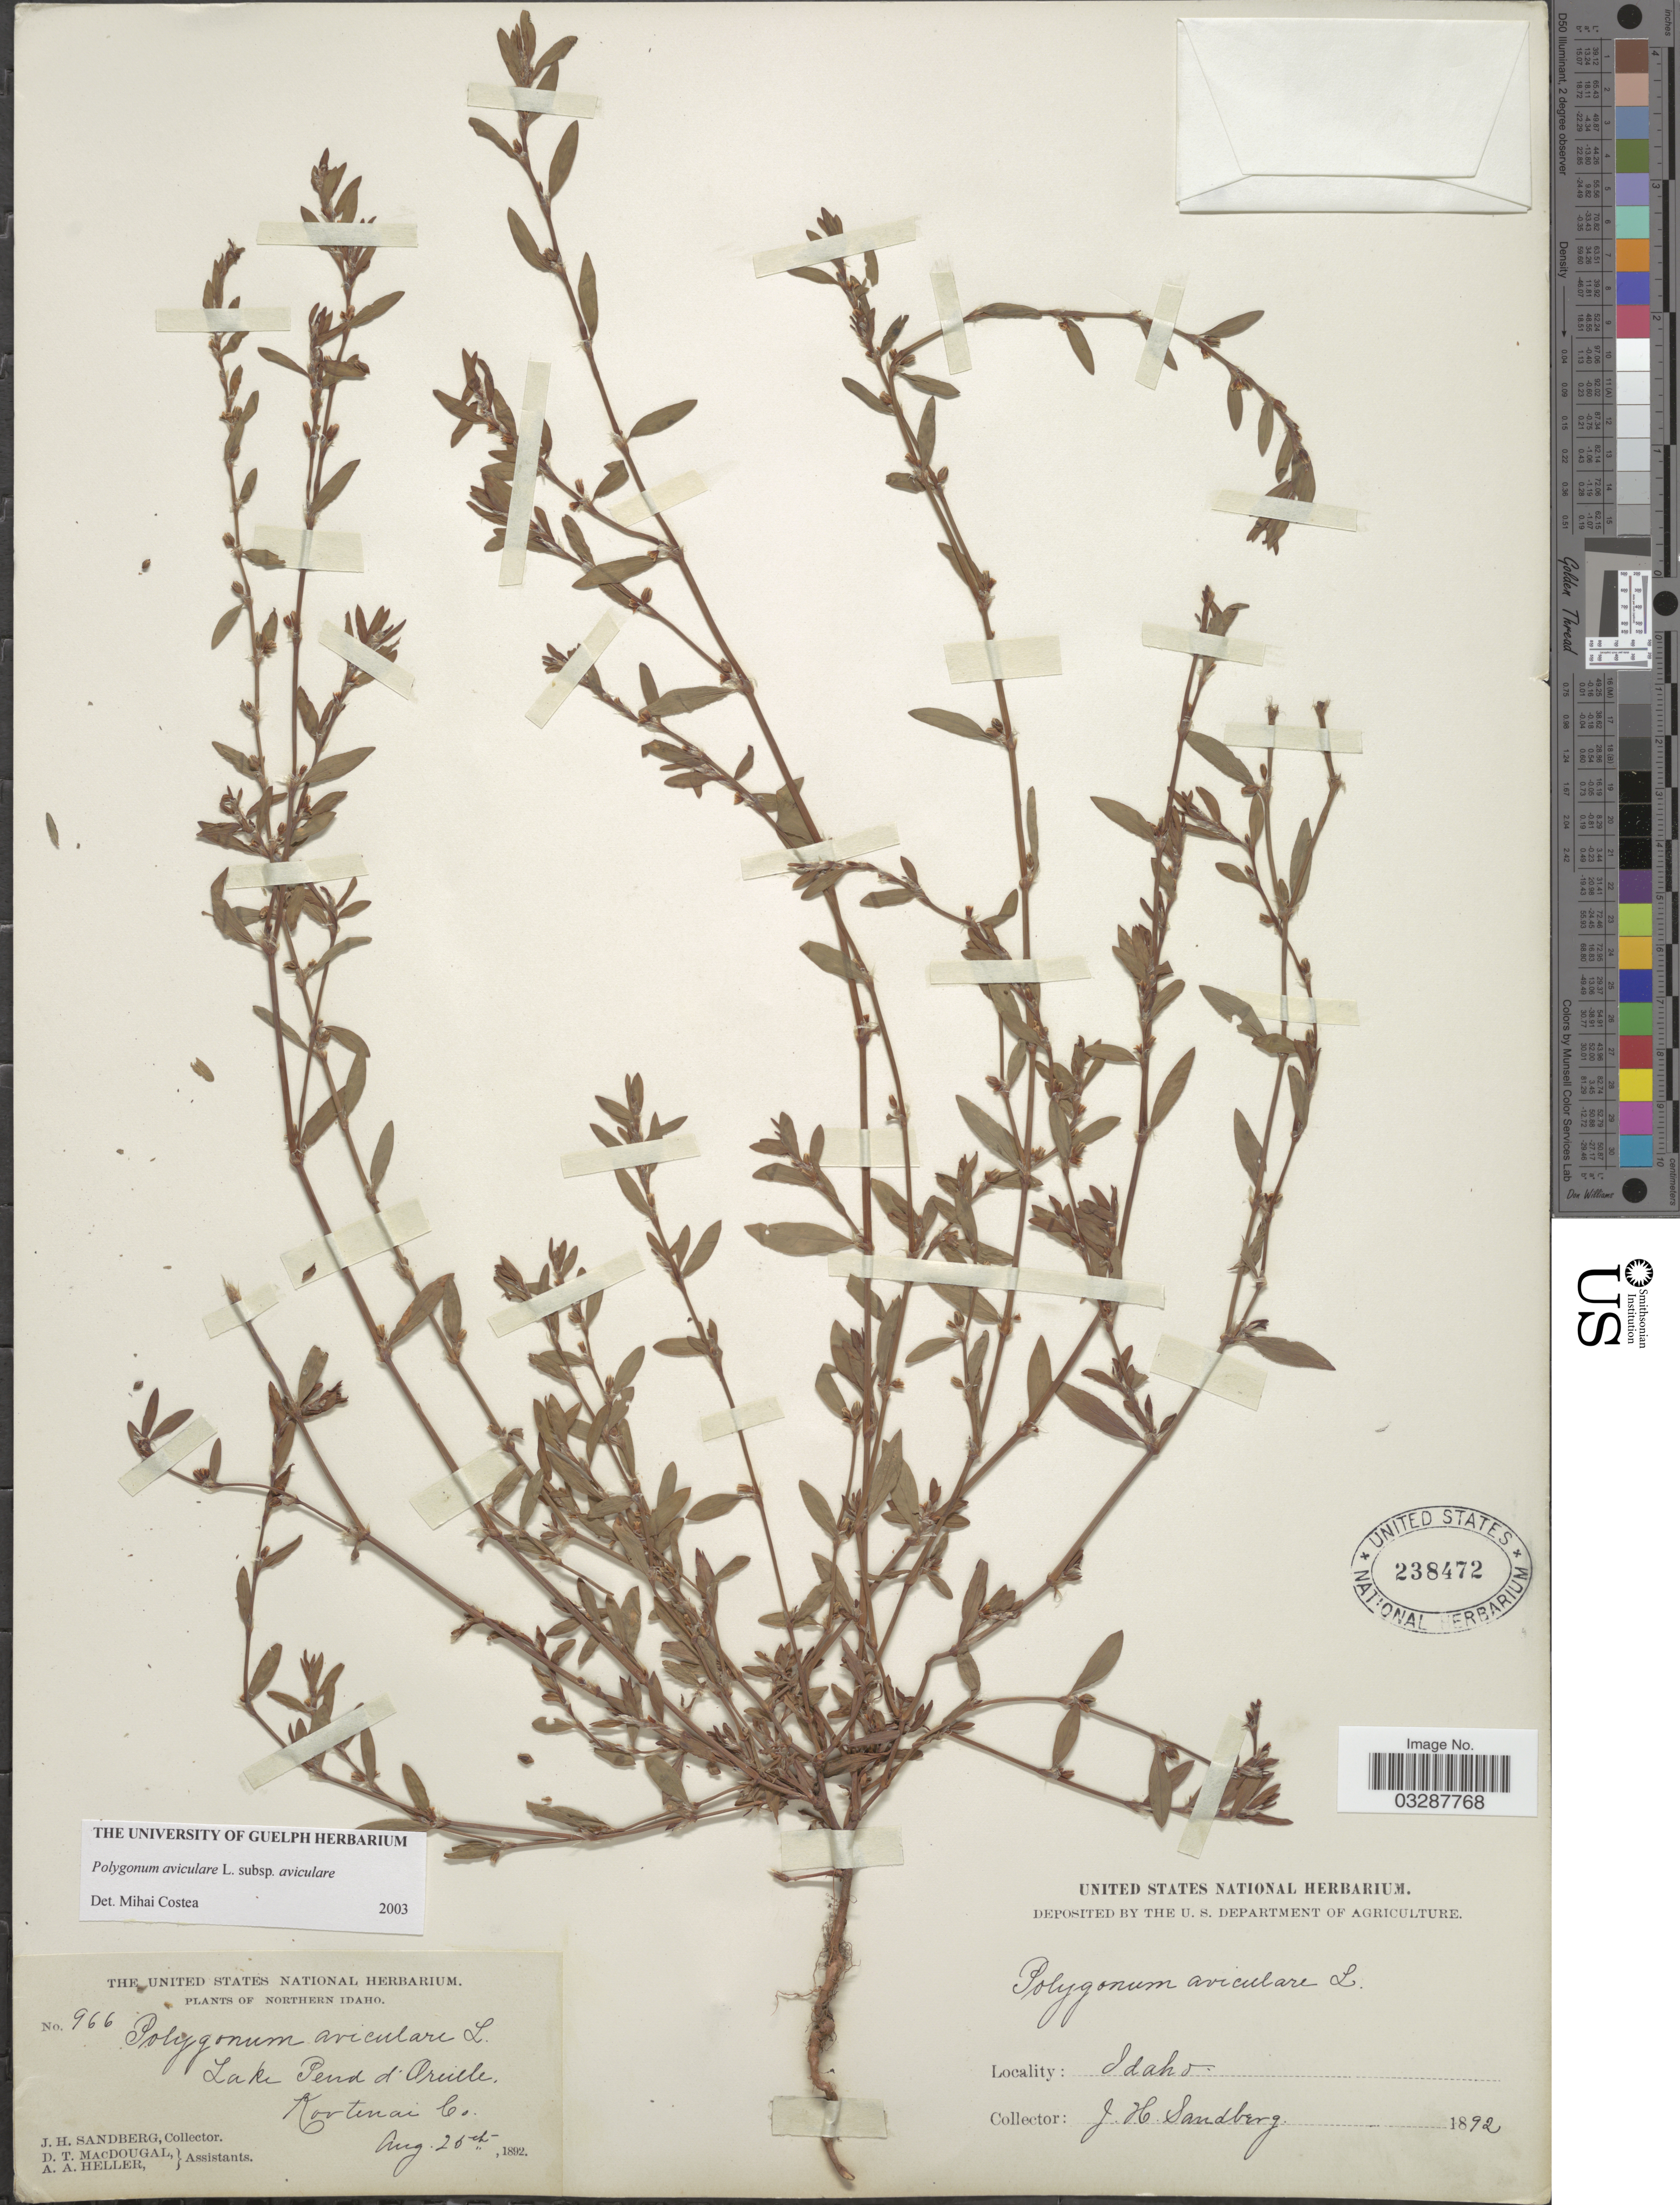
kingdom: Plantae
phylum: Tracheophyta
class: Magnoliopsida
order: Caryophyllales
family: Polygonaceae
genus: Polygonum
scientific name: Polygonum aviculare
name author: L.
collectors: J. H. Sandberg, D. T. MacDougal & A. A. Heller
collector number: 966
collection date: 1892-08-25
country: United States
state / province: Idaho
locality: Northern Idaho. Lake Pend d'Oreille. Kortenai Co.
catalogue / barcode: US 238472